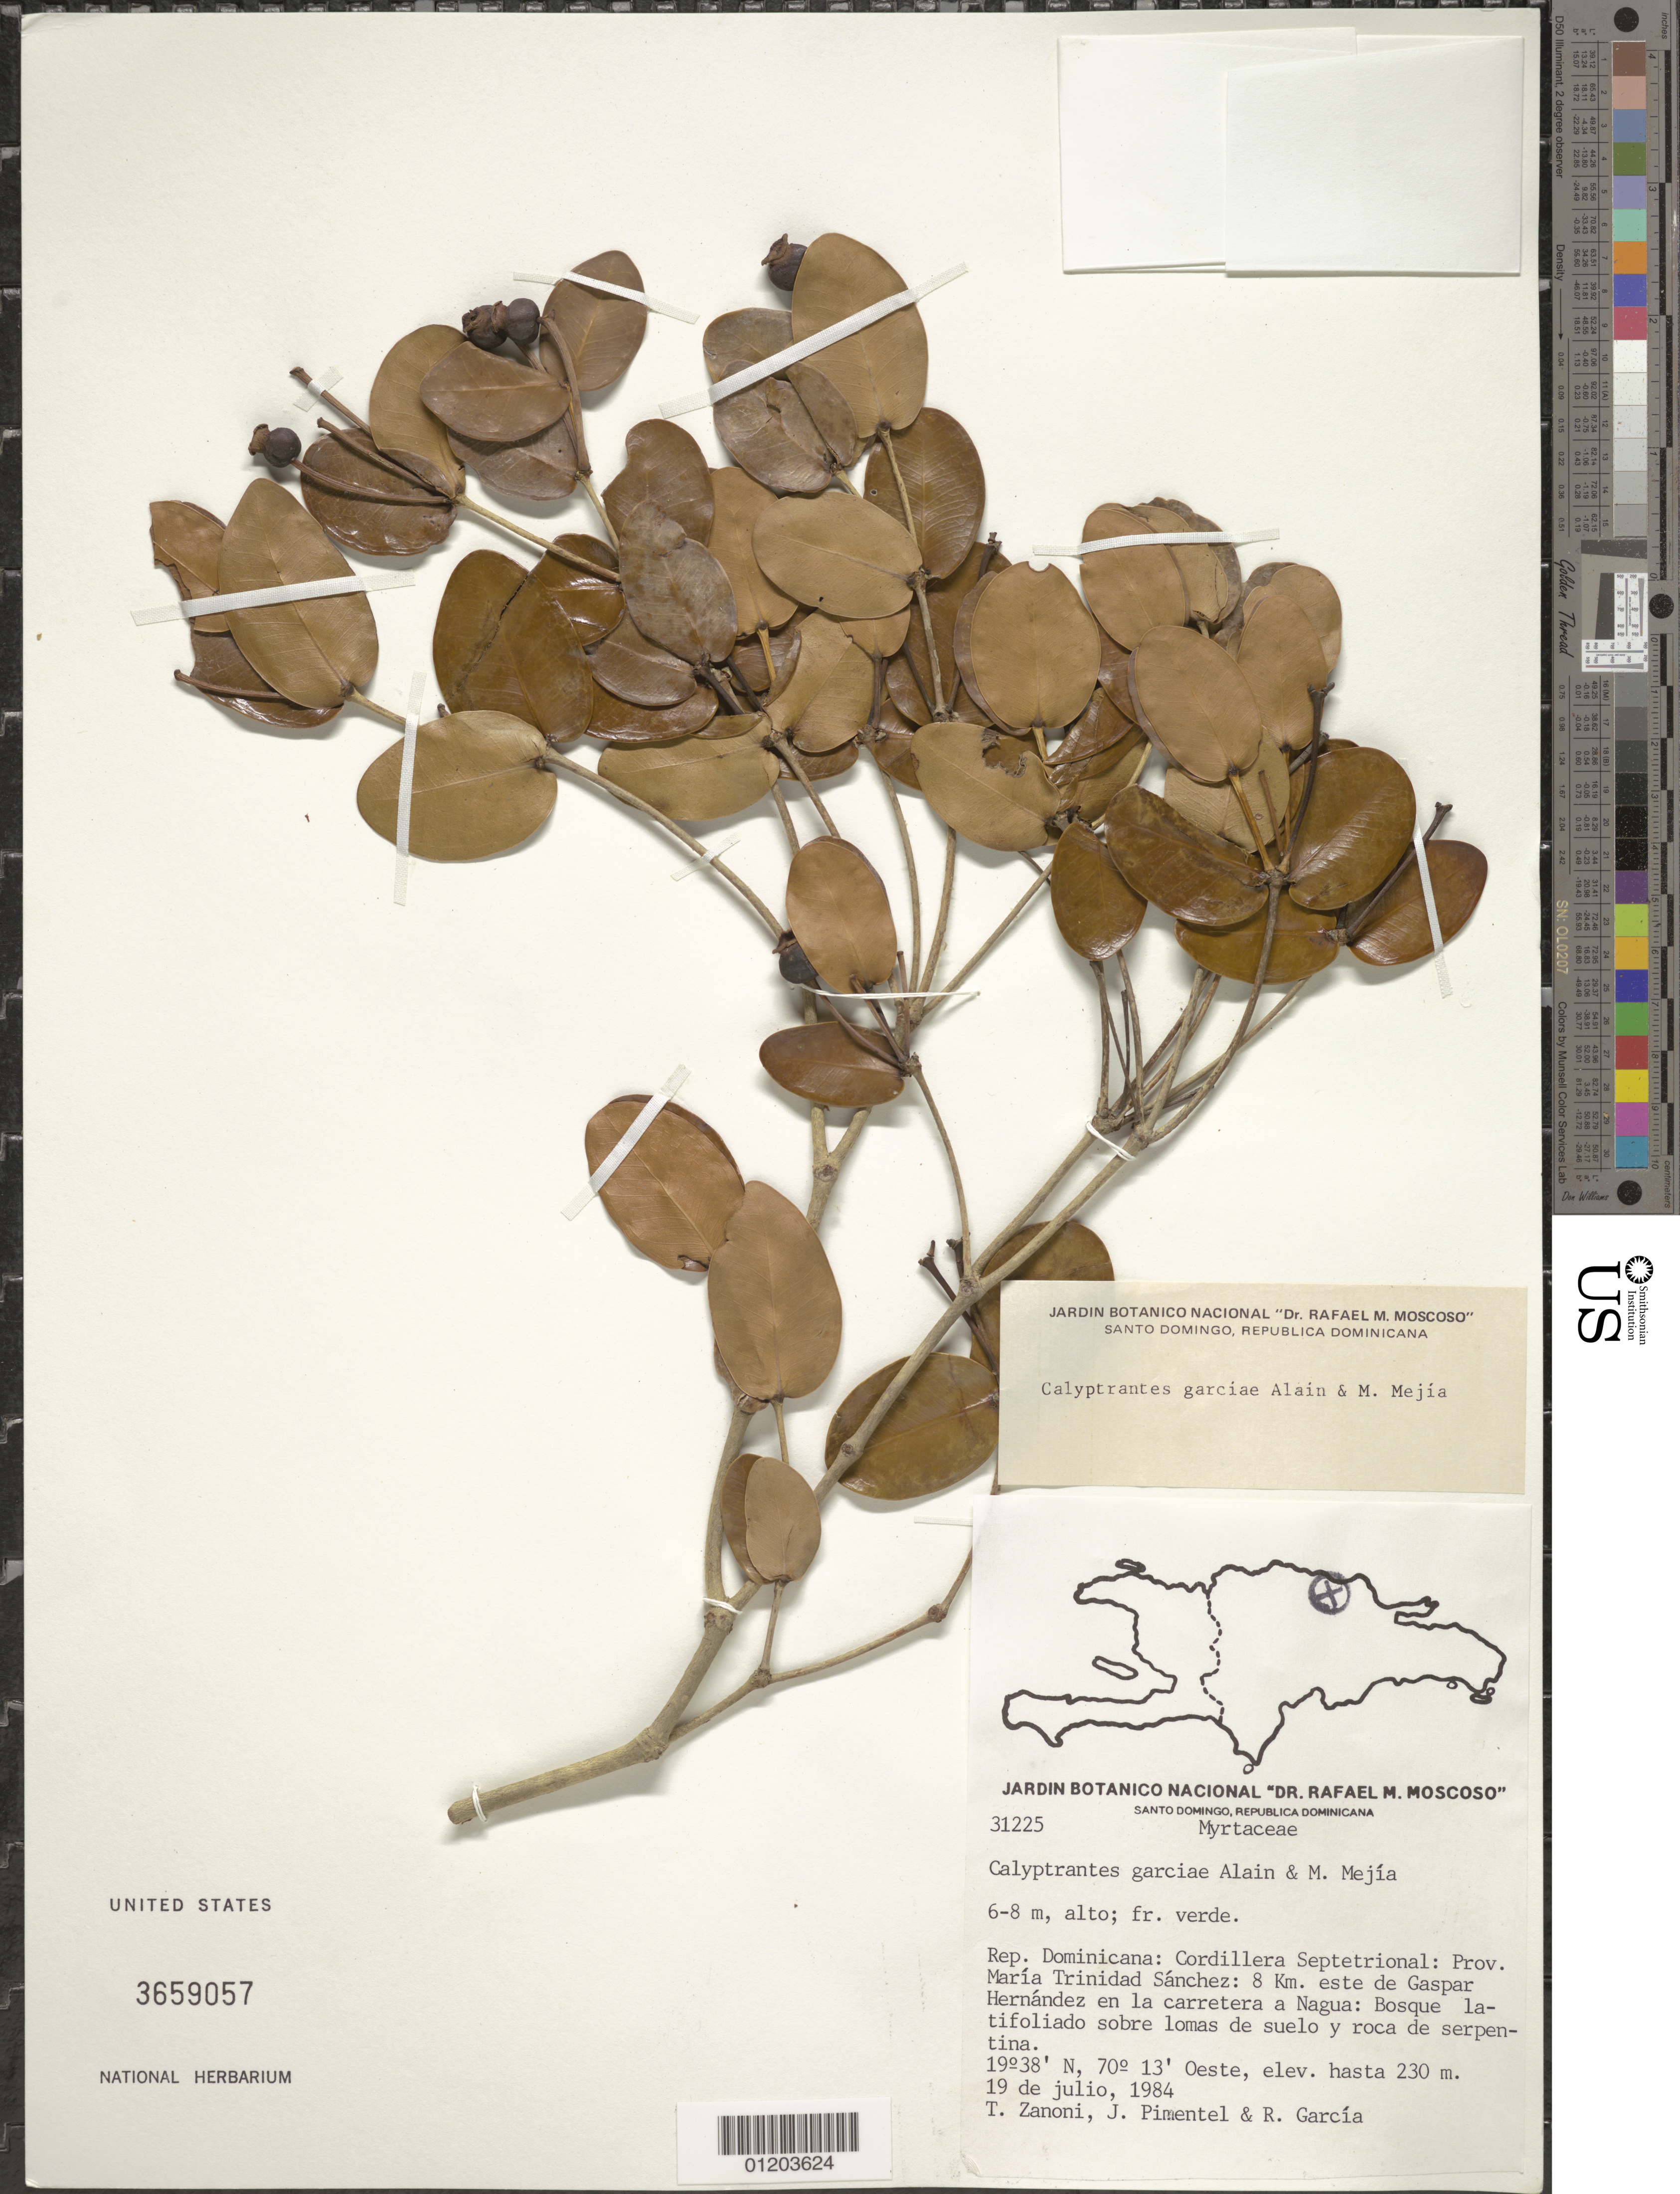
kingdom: Plantae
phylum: Tracheophyta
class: Magnoliopsida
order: Myrtales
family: Myrtaceae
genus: Myrcia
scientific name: Myrcia garciae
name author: (Alain & M.M. Mejía) K. Campbell & Peguero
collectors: T. A. Zanoni, J. Pimentel Baez & R. G. García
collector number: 31225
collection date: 1984-07-19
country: Dominican Republic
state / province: María Trinidad Sánchez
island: Hispaniola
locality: Cordillera Septrional; 8 km este de Gaspar Hernández en la carretera a Nagua.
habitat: Bosque latifoliado sobre lomas de suelo y roca de serpentina.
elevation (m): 230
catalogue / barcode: US 3659057